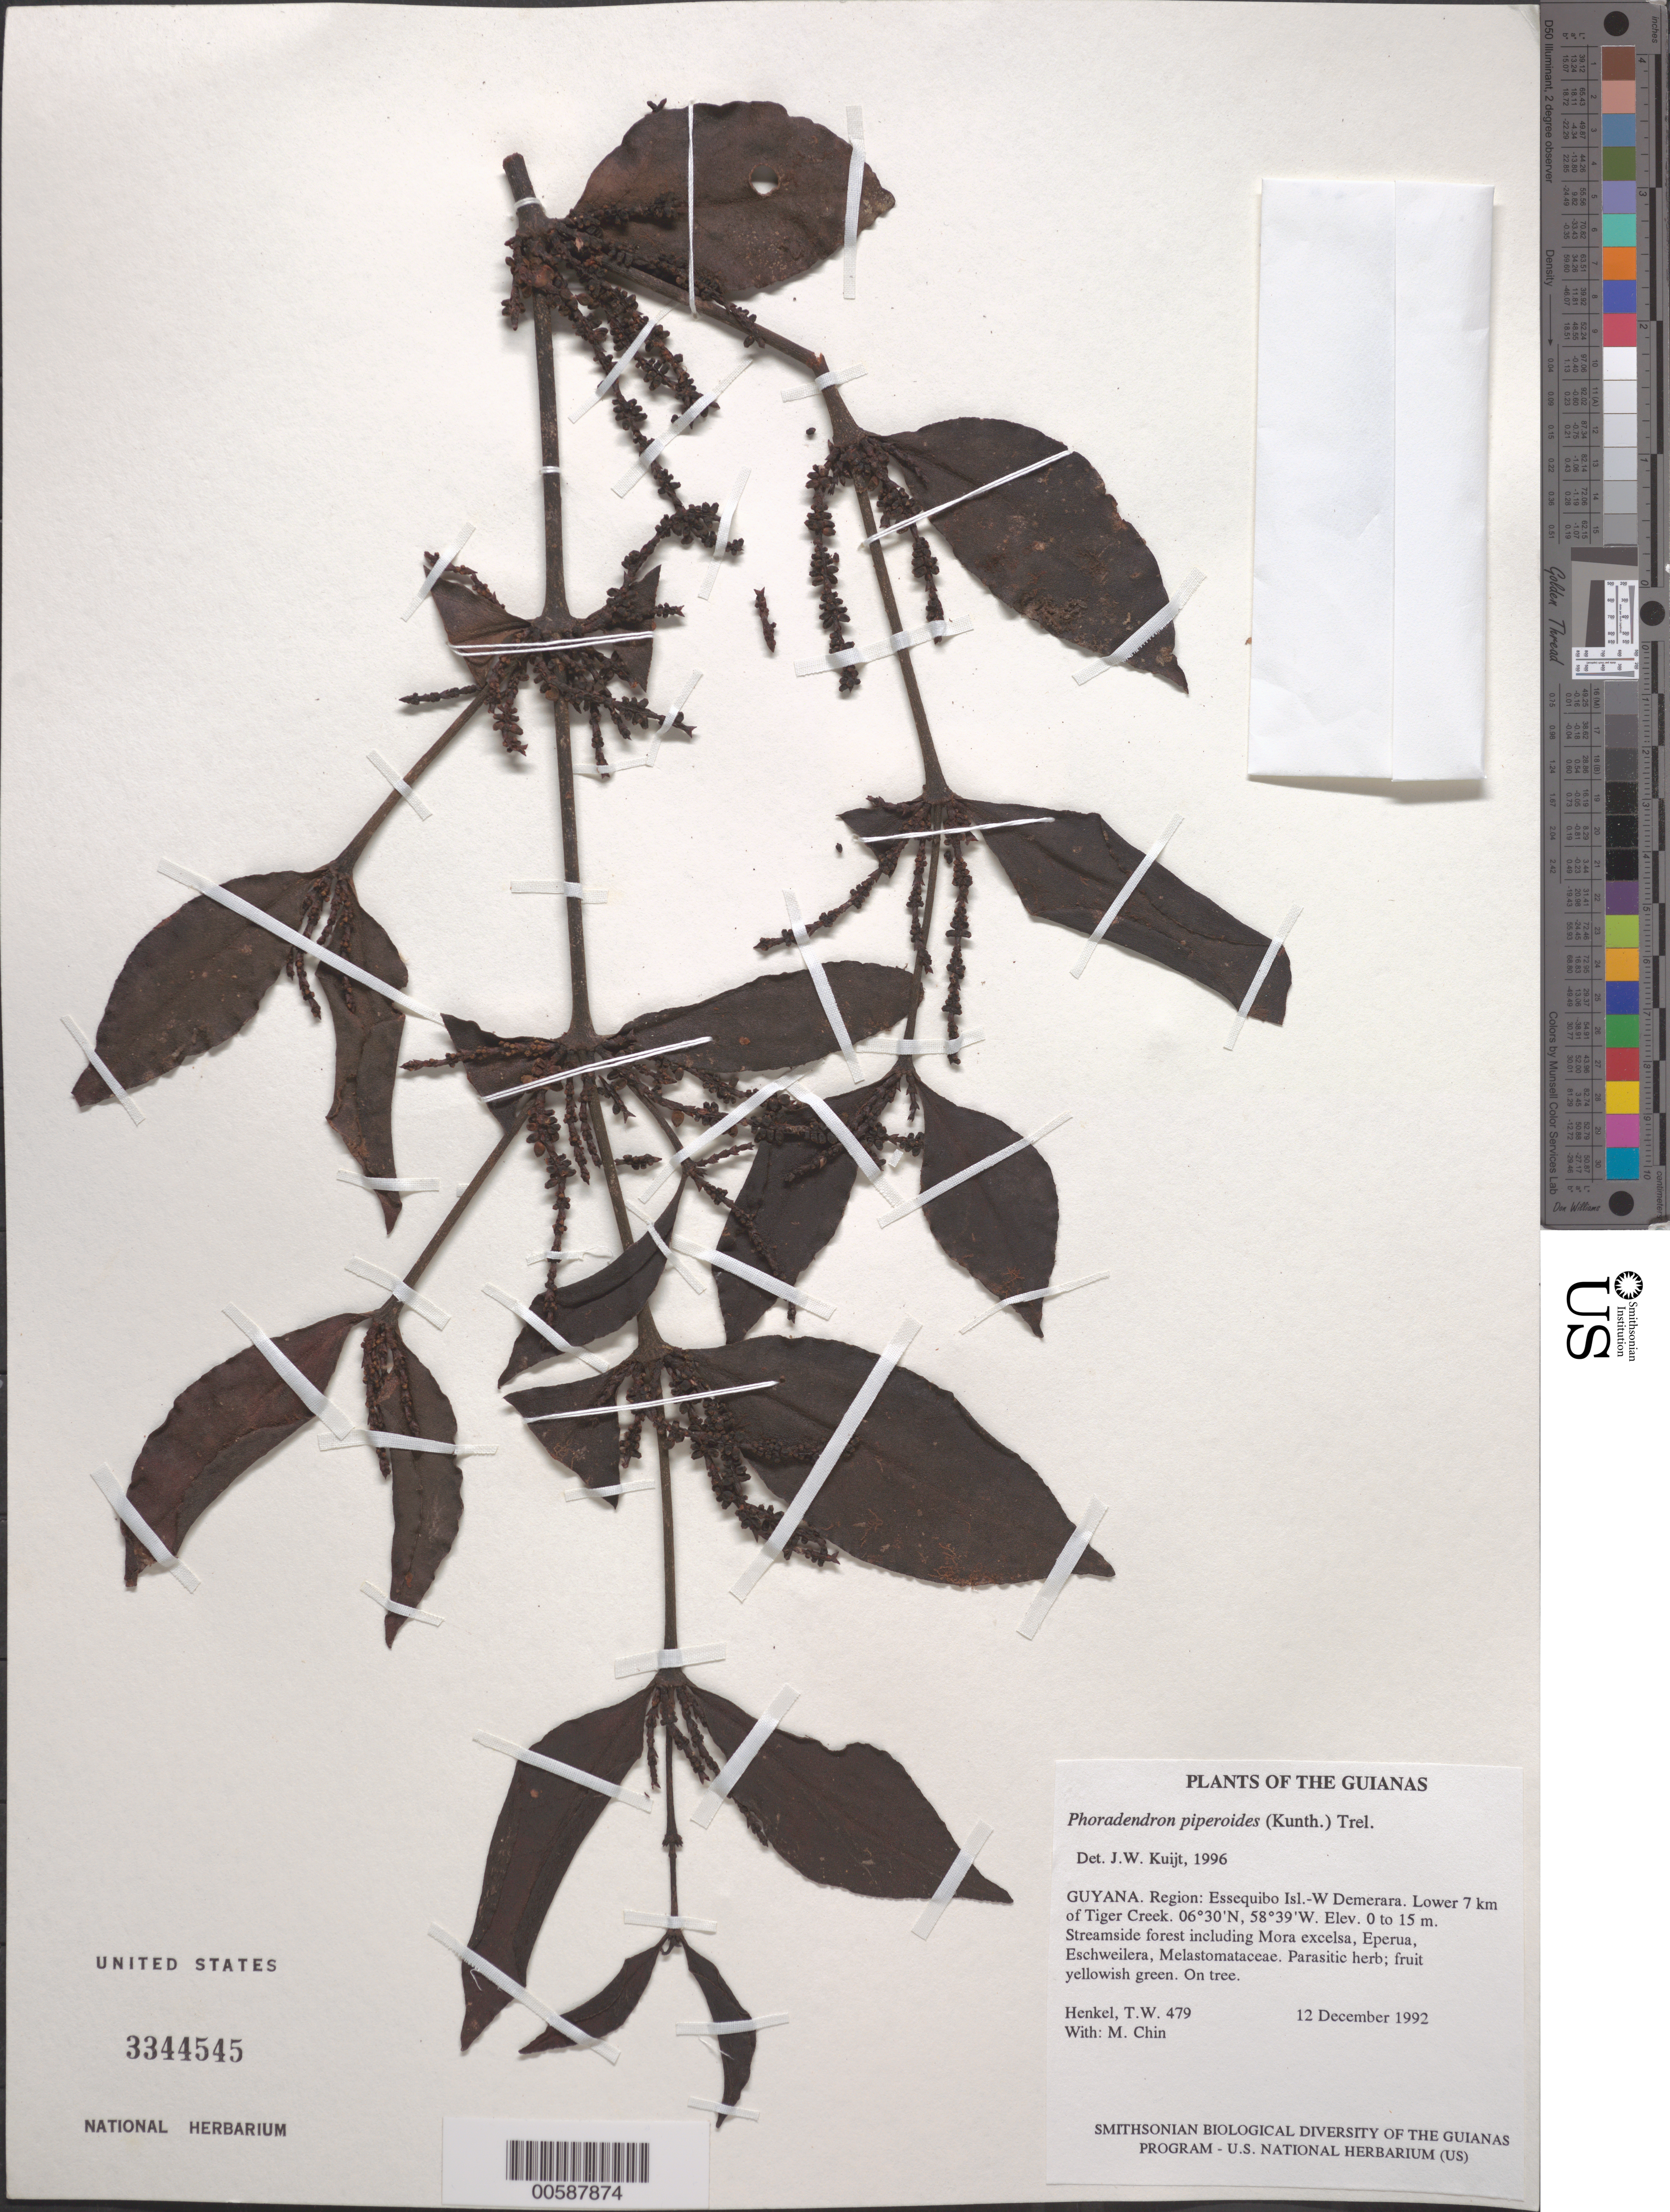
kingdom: Plantae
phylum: Tracheophyta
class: Magnoliopsida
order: Santalales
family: Viscaceae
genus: Phoradendron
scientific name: Phoradendron piperoides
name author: (Kunth) Trel.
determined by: Kuijt, Job, (CANADA)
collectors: T. Henkel & M. Chin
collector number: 479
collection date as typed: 12 December 1992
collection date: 1992-12-12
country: Guyana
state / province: Essequibo Isl-W. Demerara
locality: Lower 7 km of Tiger Creek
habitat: Streamside forest including Mora excelsa, Eperua, Eschweilera, Melastomataceae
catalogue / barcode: US 3344545